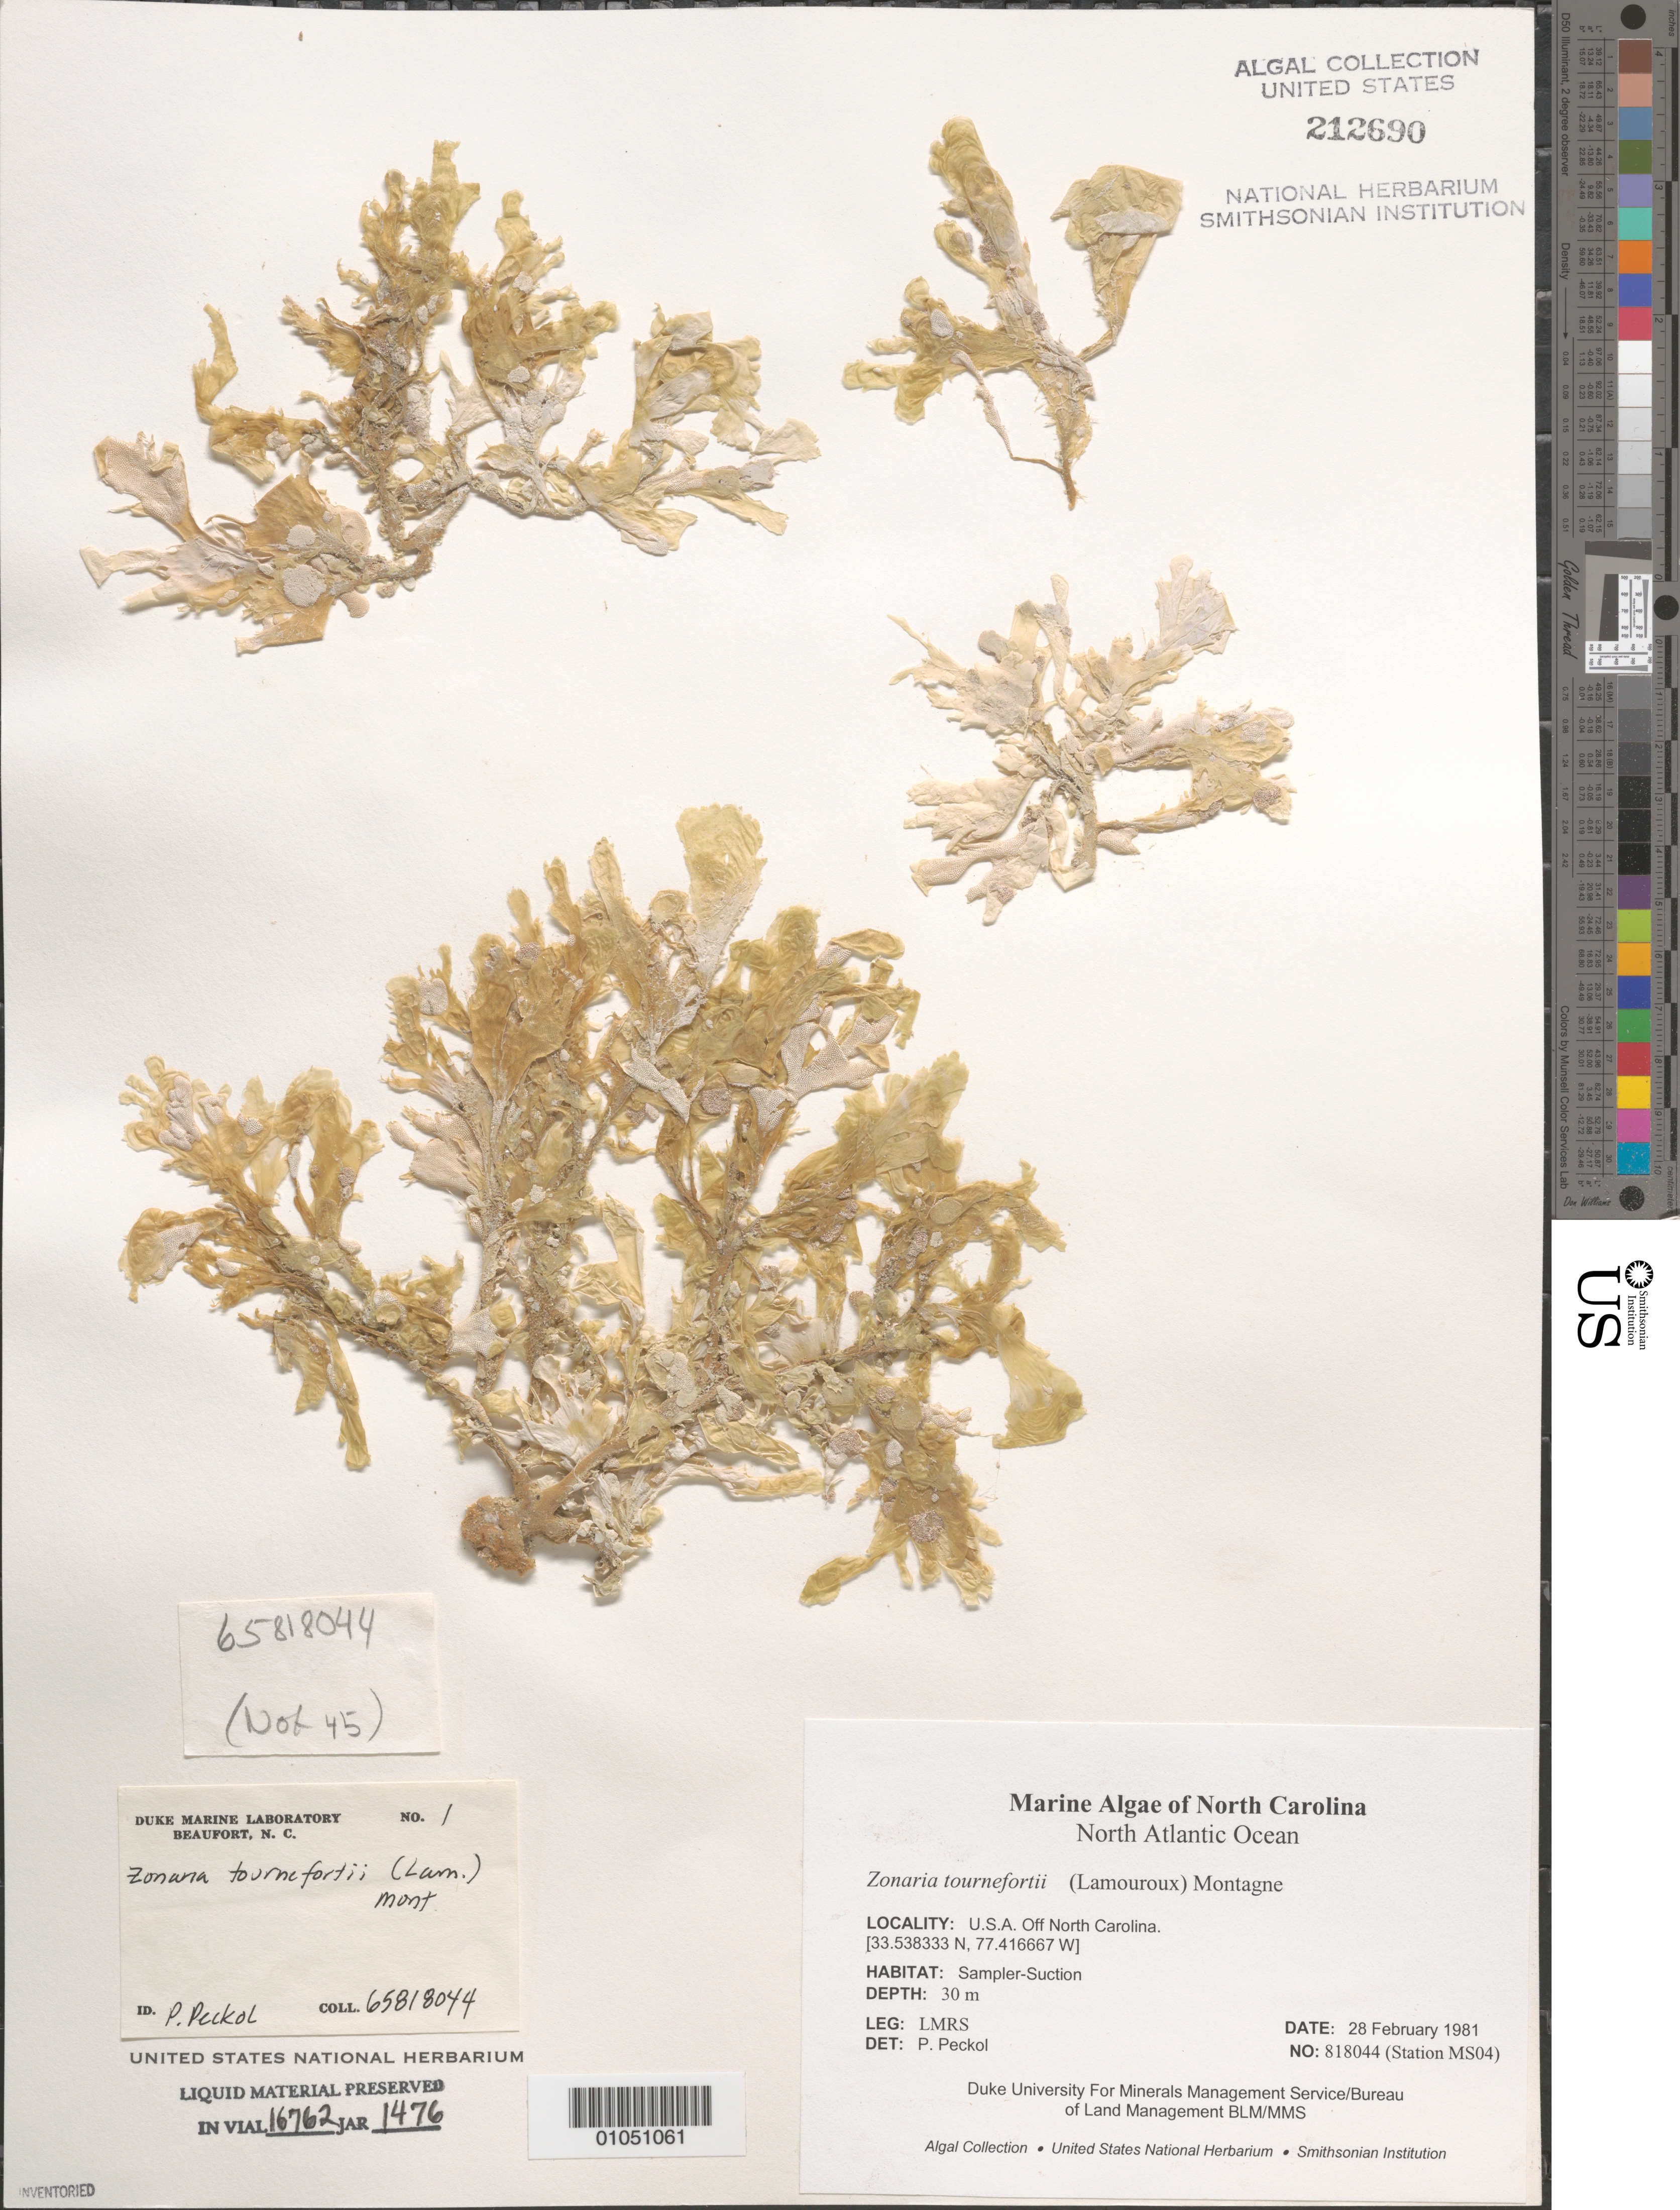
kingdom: Chromista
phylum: Ochrophyta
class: Phaeophyceae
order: Dictyotales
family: Dictyotaceae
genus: Zonaria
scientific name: Zonaria tournefortii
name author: (J.V.Lamouroux) Mont.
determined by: Peckol, P.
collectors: LMRS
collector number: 818044 (Station MS04)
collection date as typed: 28 Feb 1981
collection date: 1981-02-28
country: United States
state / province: North Carolina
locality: North Atlantic Ocean off North Carolina coast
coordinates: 33.538333 N, 77.416667 W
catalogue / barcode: US 212690